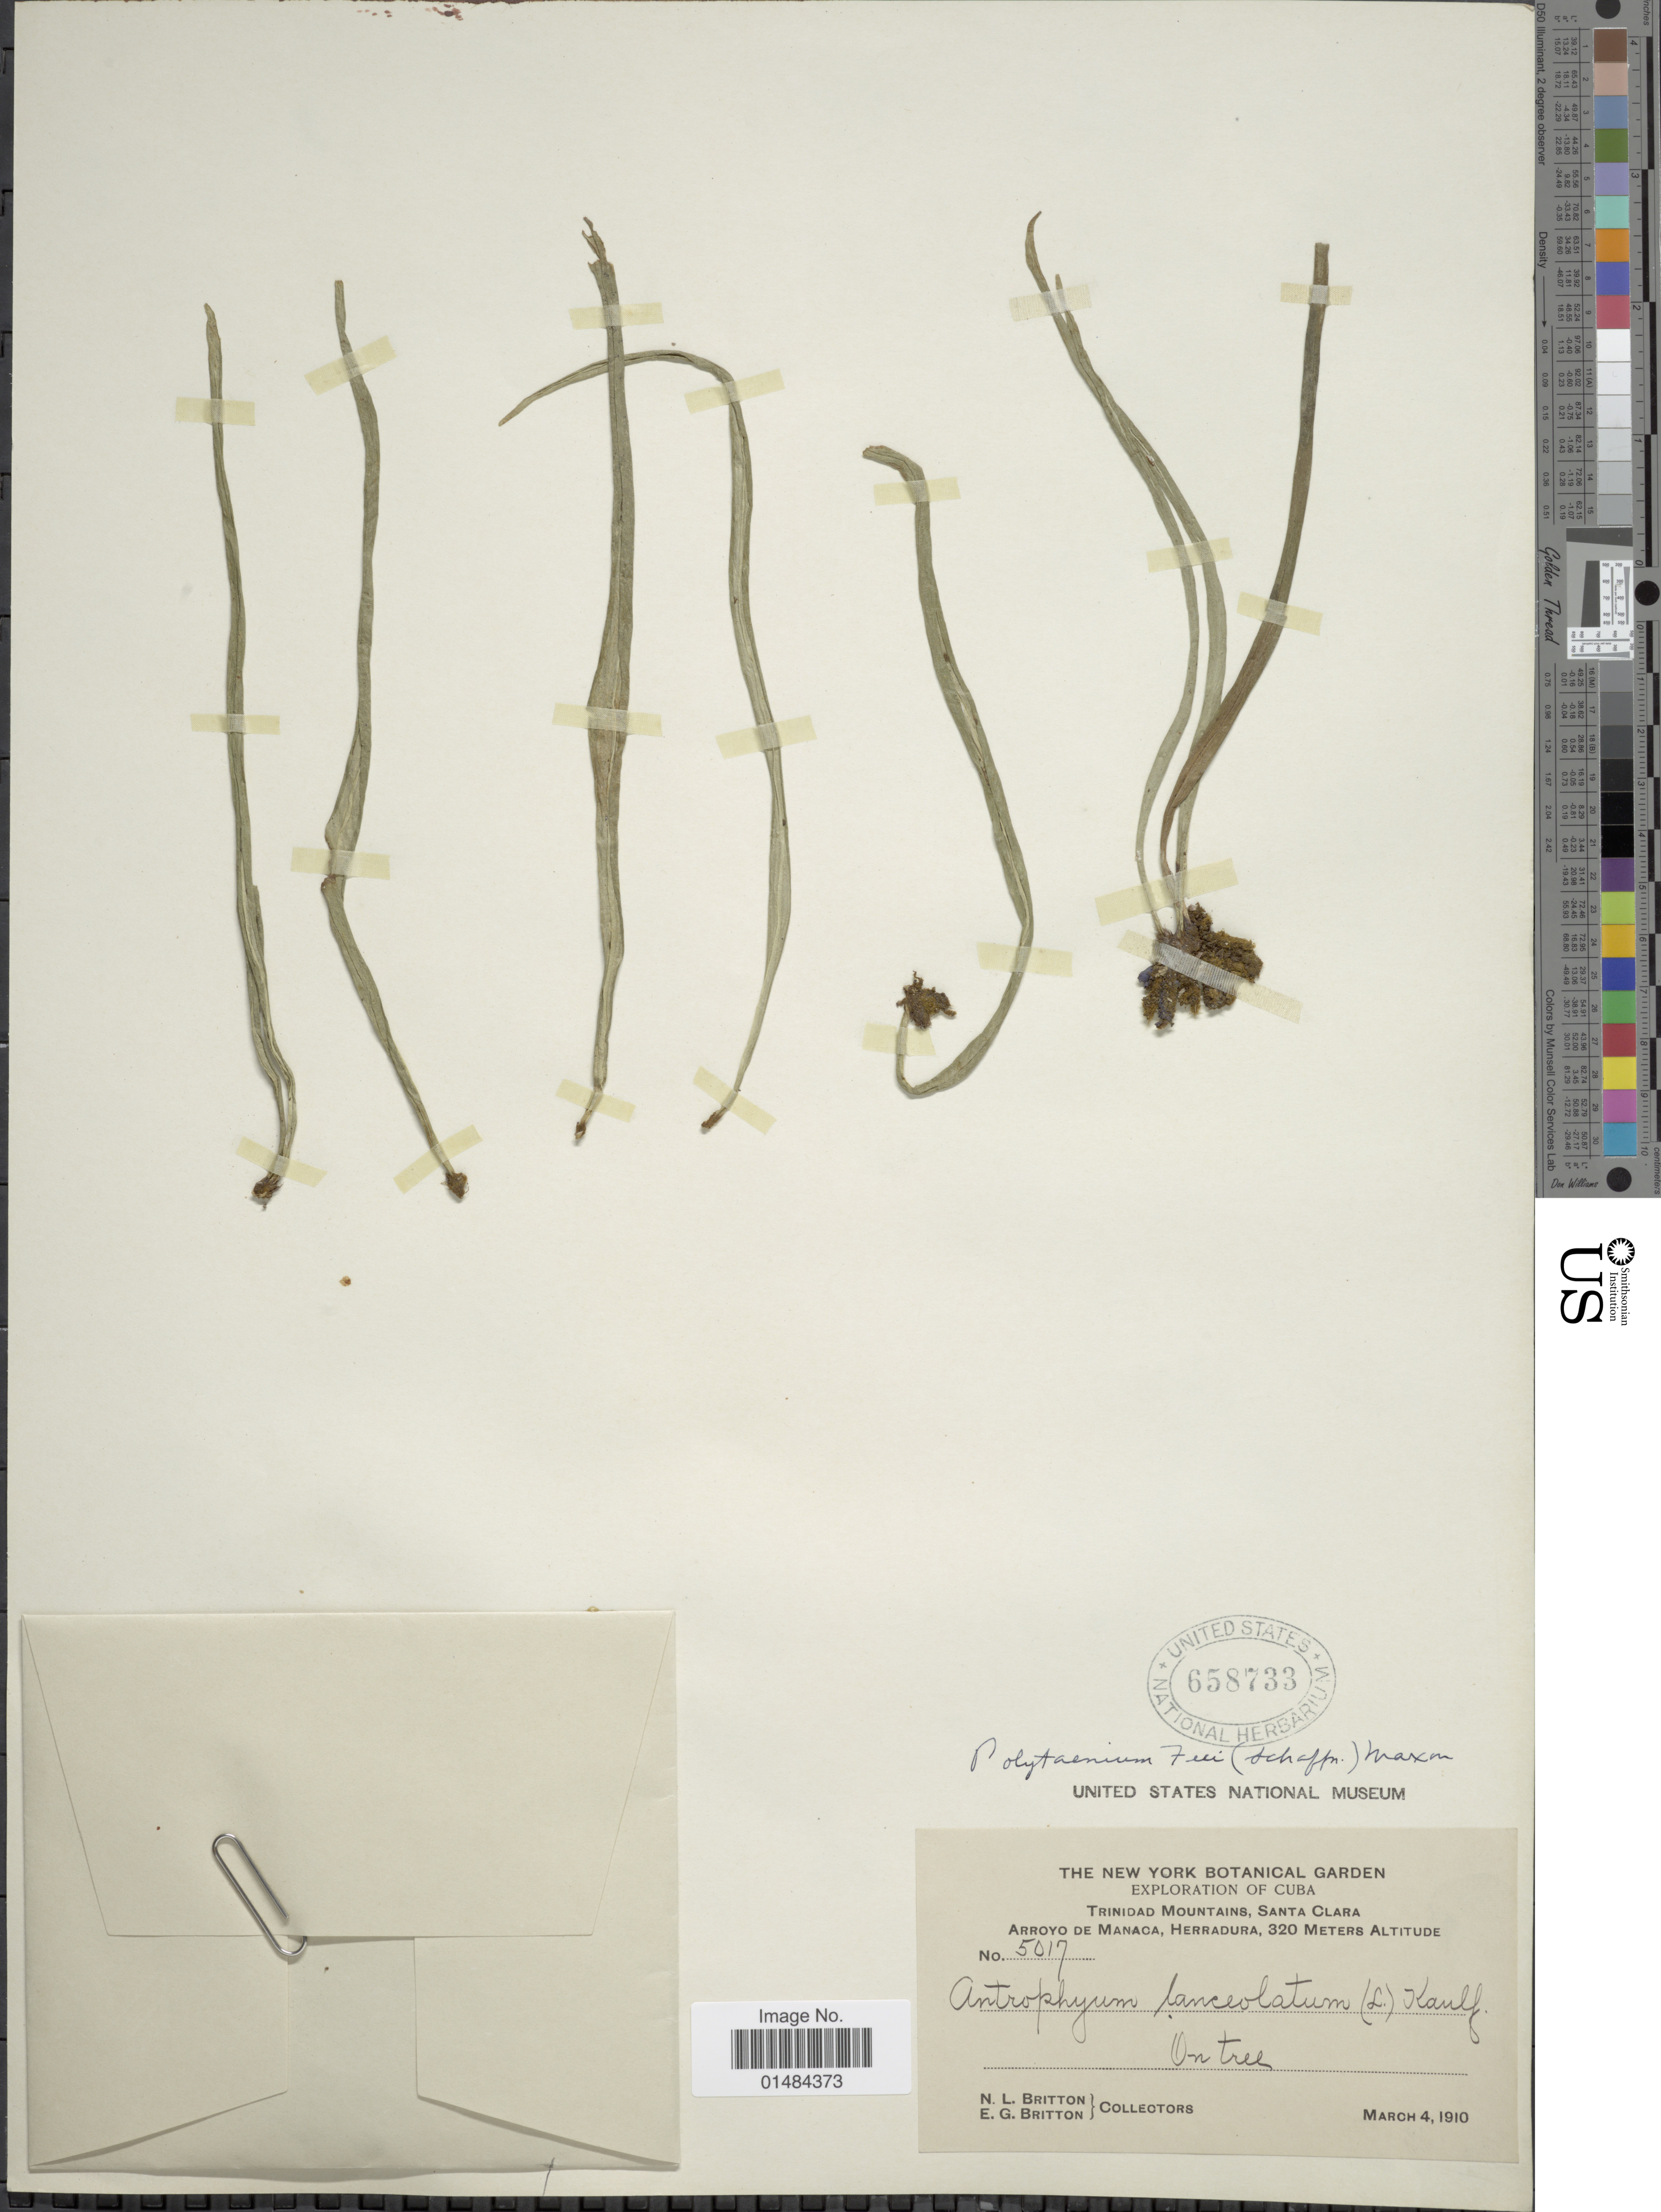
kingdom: Plantae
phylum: Tracheophyta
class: Polypodiopsida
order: Polypodiales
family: Pteridaceae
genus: Polytaenium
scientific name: Polytaenium lanceolatum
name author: (L.) Desv.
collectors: N. Britton & E. G. Britton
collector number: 5017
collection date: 1910-03-04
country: Cuba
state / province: Las Villas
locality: Cuba, Trinidad Mountains, Santa Clara, Arroyo de Manaca, Herradura.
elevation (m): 320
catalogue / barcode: US 658733